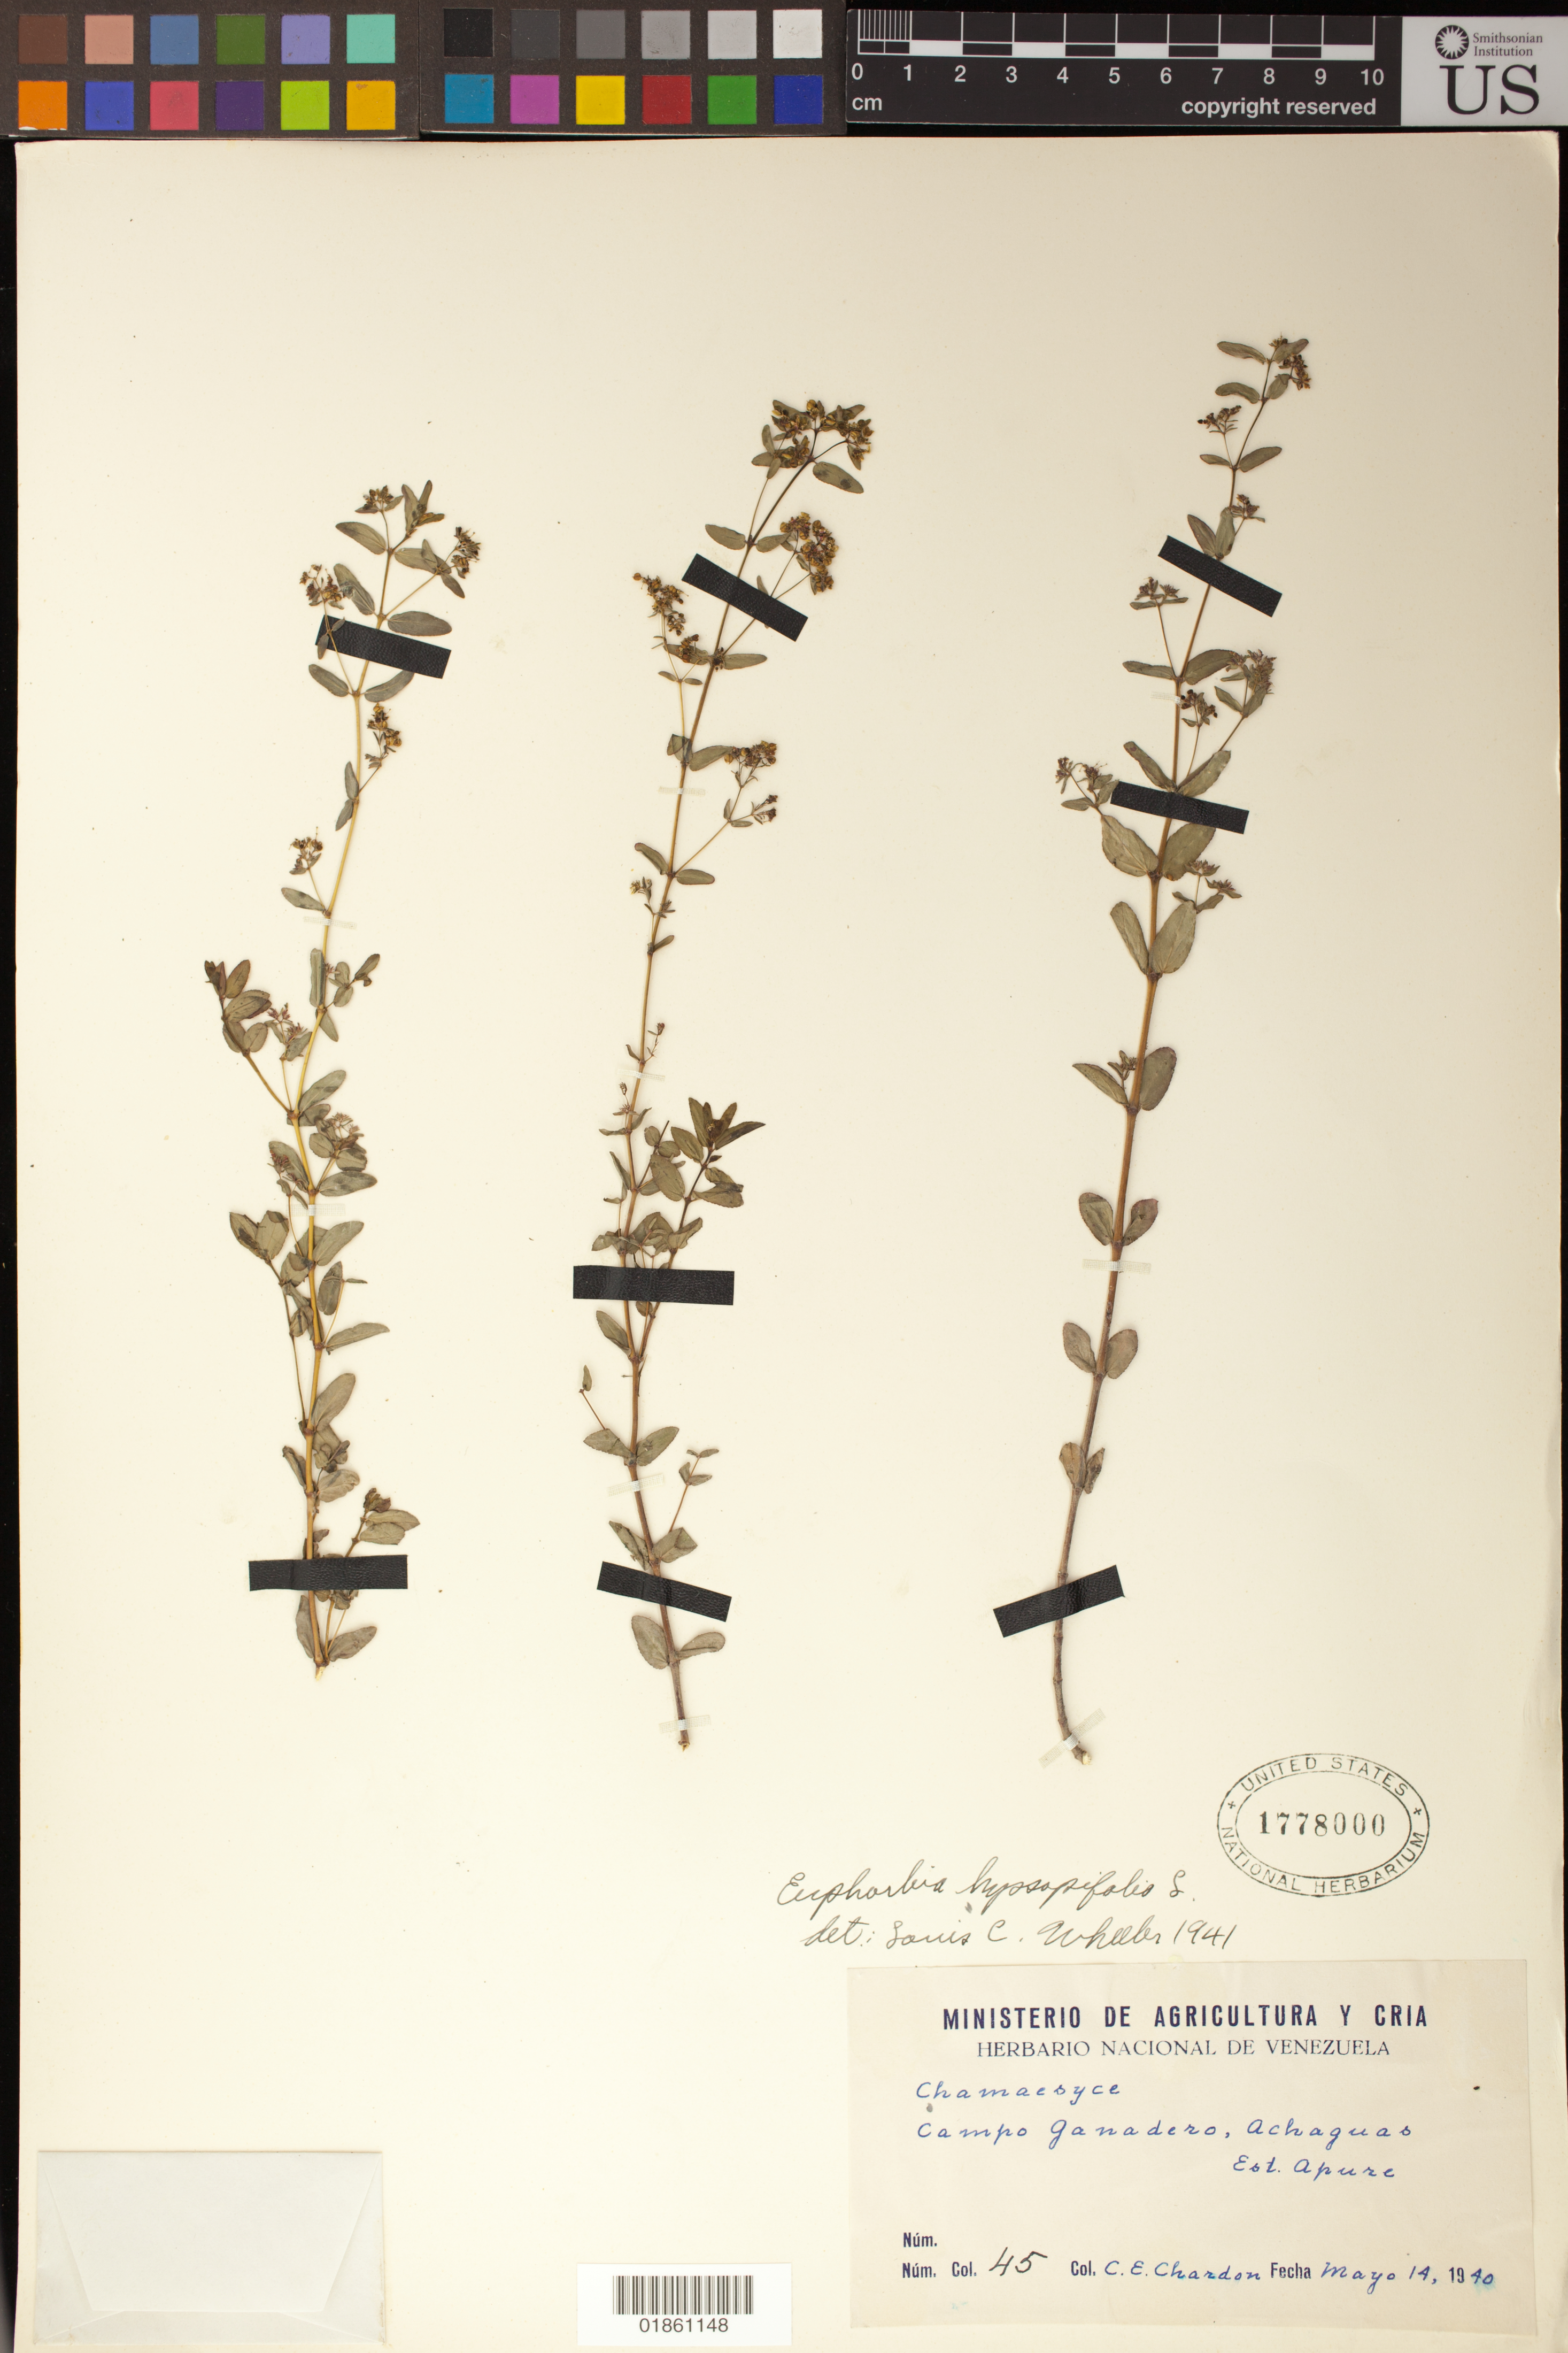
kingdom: Plantae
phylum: Tracheophyta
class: Magnoliopsida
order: Malpighiales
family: Euphorbiaceae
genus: Euphorbia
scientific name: Euphorbia hyssopifolia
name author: L.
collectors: C. E. Chardón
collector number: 45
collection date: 1940-05-14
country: Venezuela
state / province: Apure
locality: Campo Ganadero, Achaguas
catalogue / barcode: US 1778000